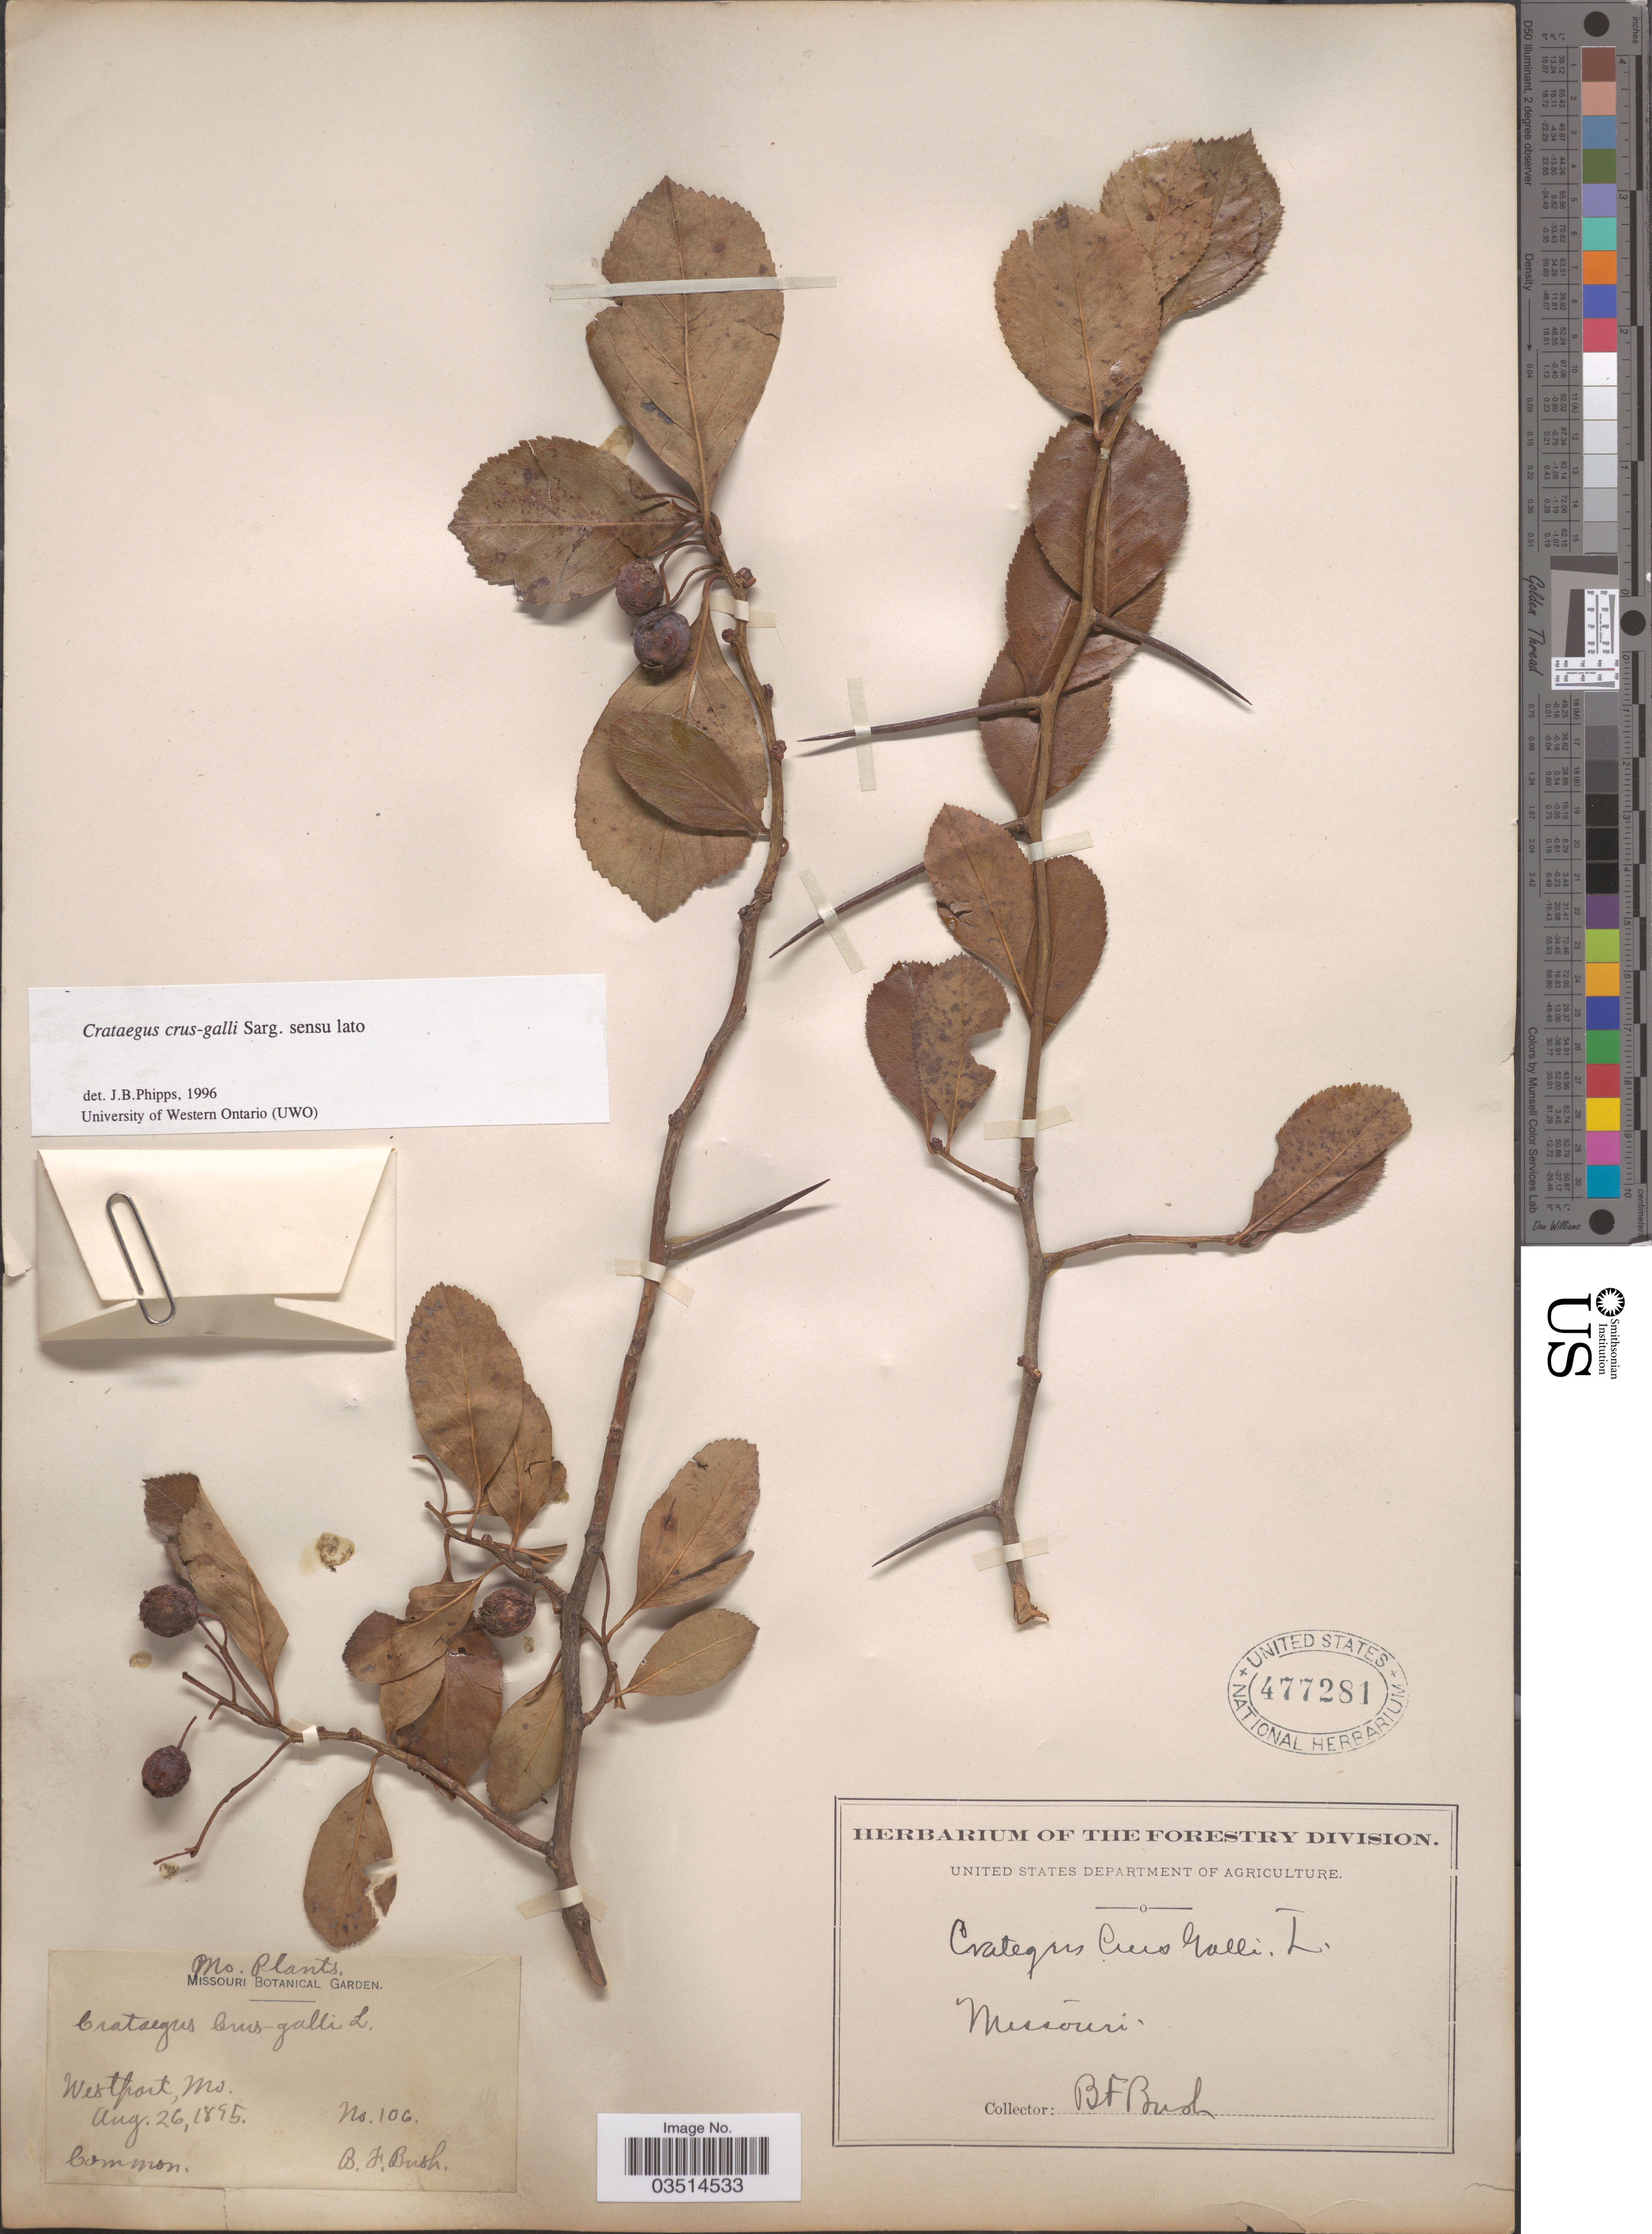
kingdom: Plantae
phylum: Tracheophyta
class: Magnoliopsida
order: Rosales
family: Rosaceae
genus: Crataegus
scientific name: Crataegus crus-galli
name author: L.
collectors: B. F. Bush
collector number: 106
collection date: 1895-08-26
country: United States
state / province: Missouri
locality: Westport.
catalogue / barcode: US 477281